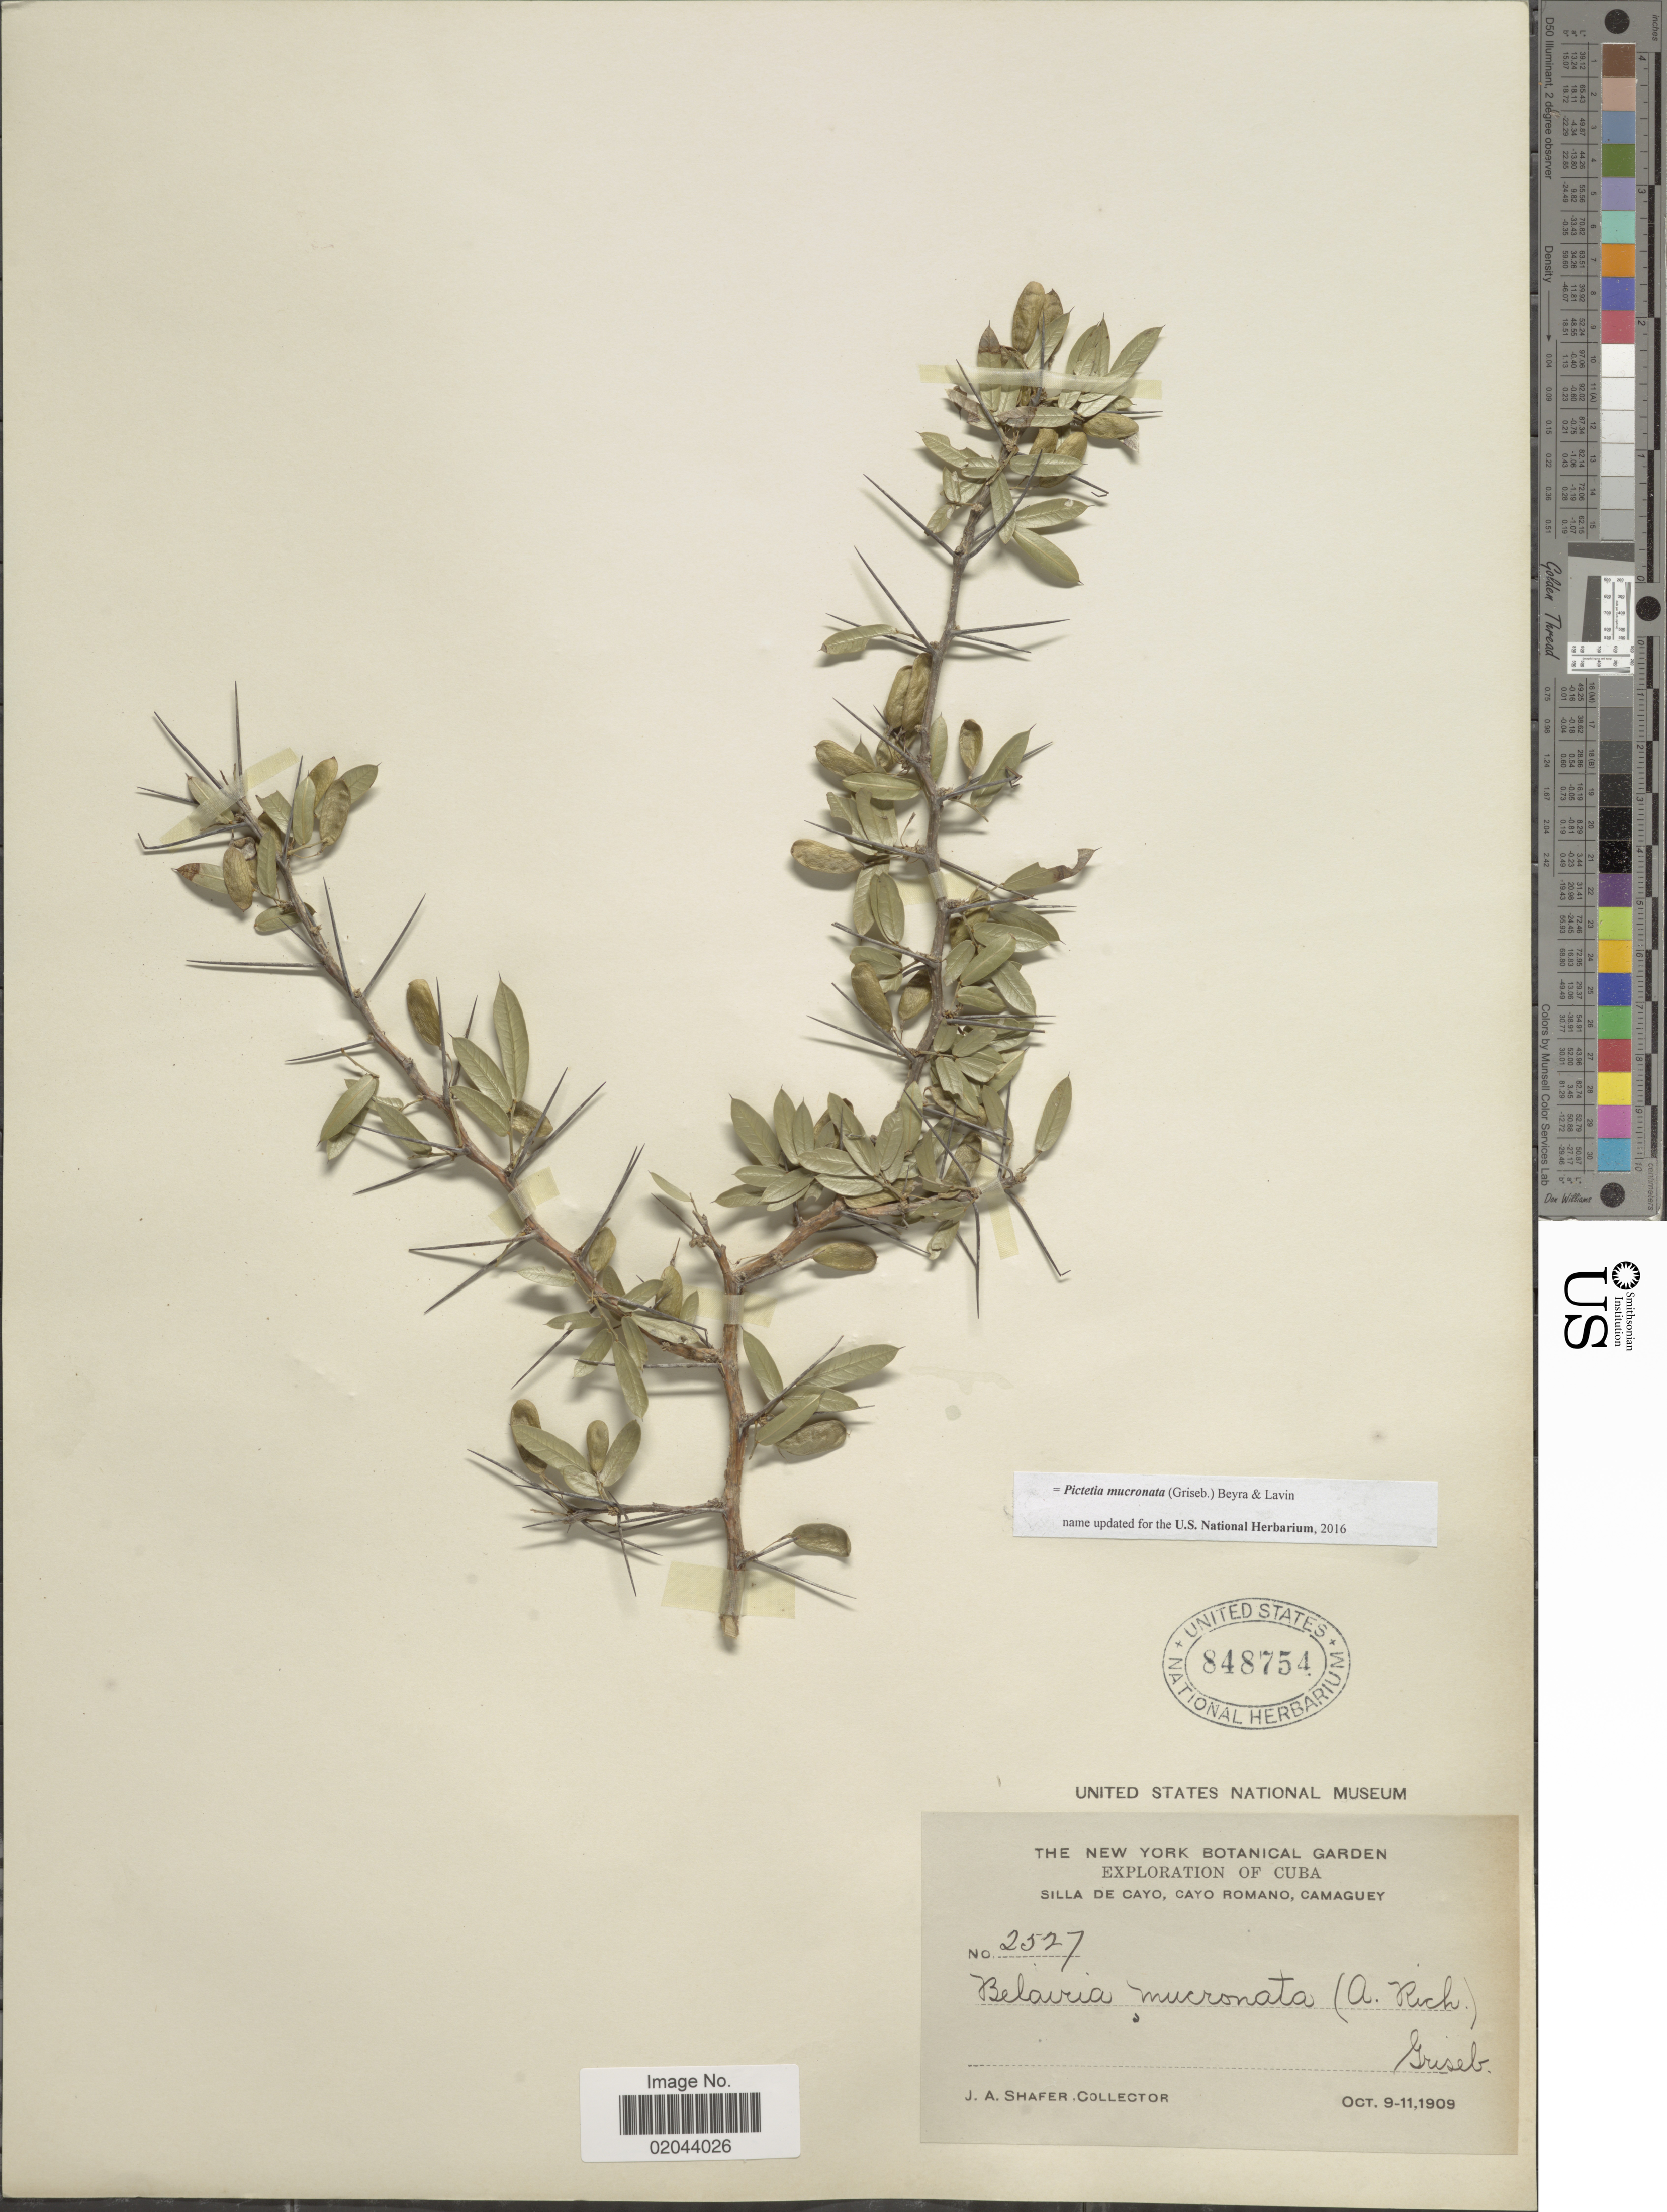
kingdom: Plantae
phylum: Tracheophyta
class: Magnoliopsida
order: Fabales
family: Fabaceae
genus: Pictetia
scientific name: Pictetia mucronata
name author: (Griseb.) Beyra & Levin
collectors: J. A. Shafer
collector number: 2527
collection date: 1909-10-09/1909-10-11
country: Cuba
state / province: Camagüey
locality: Silla de Cayo, Cayo Romano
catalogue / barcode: US 848754